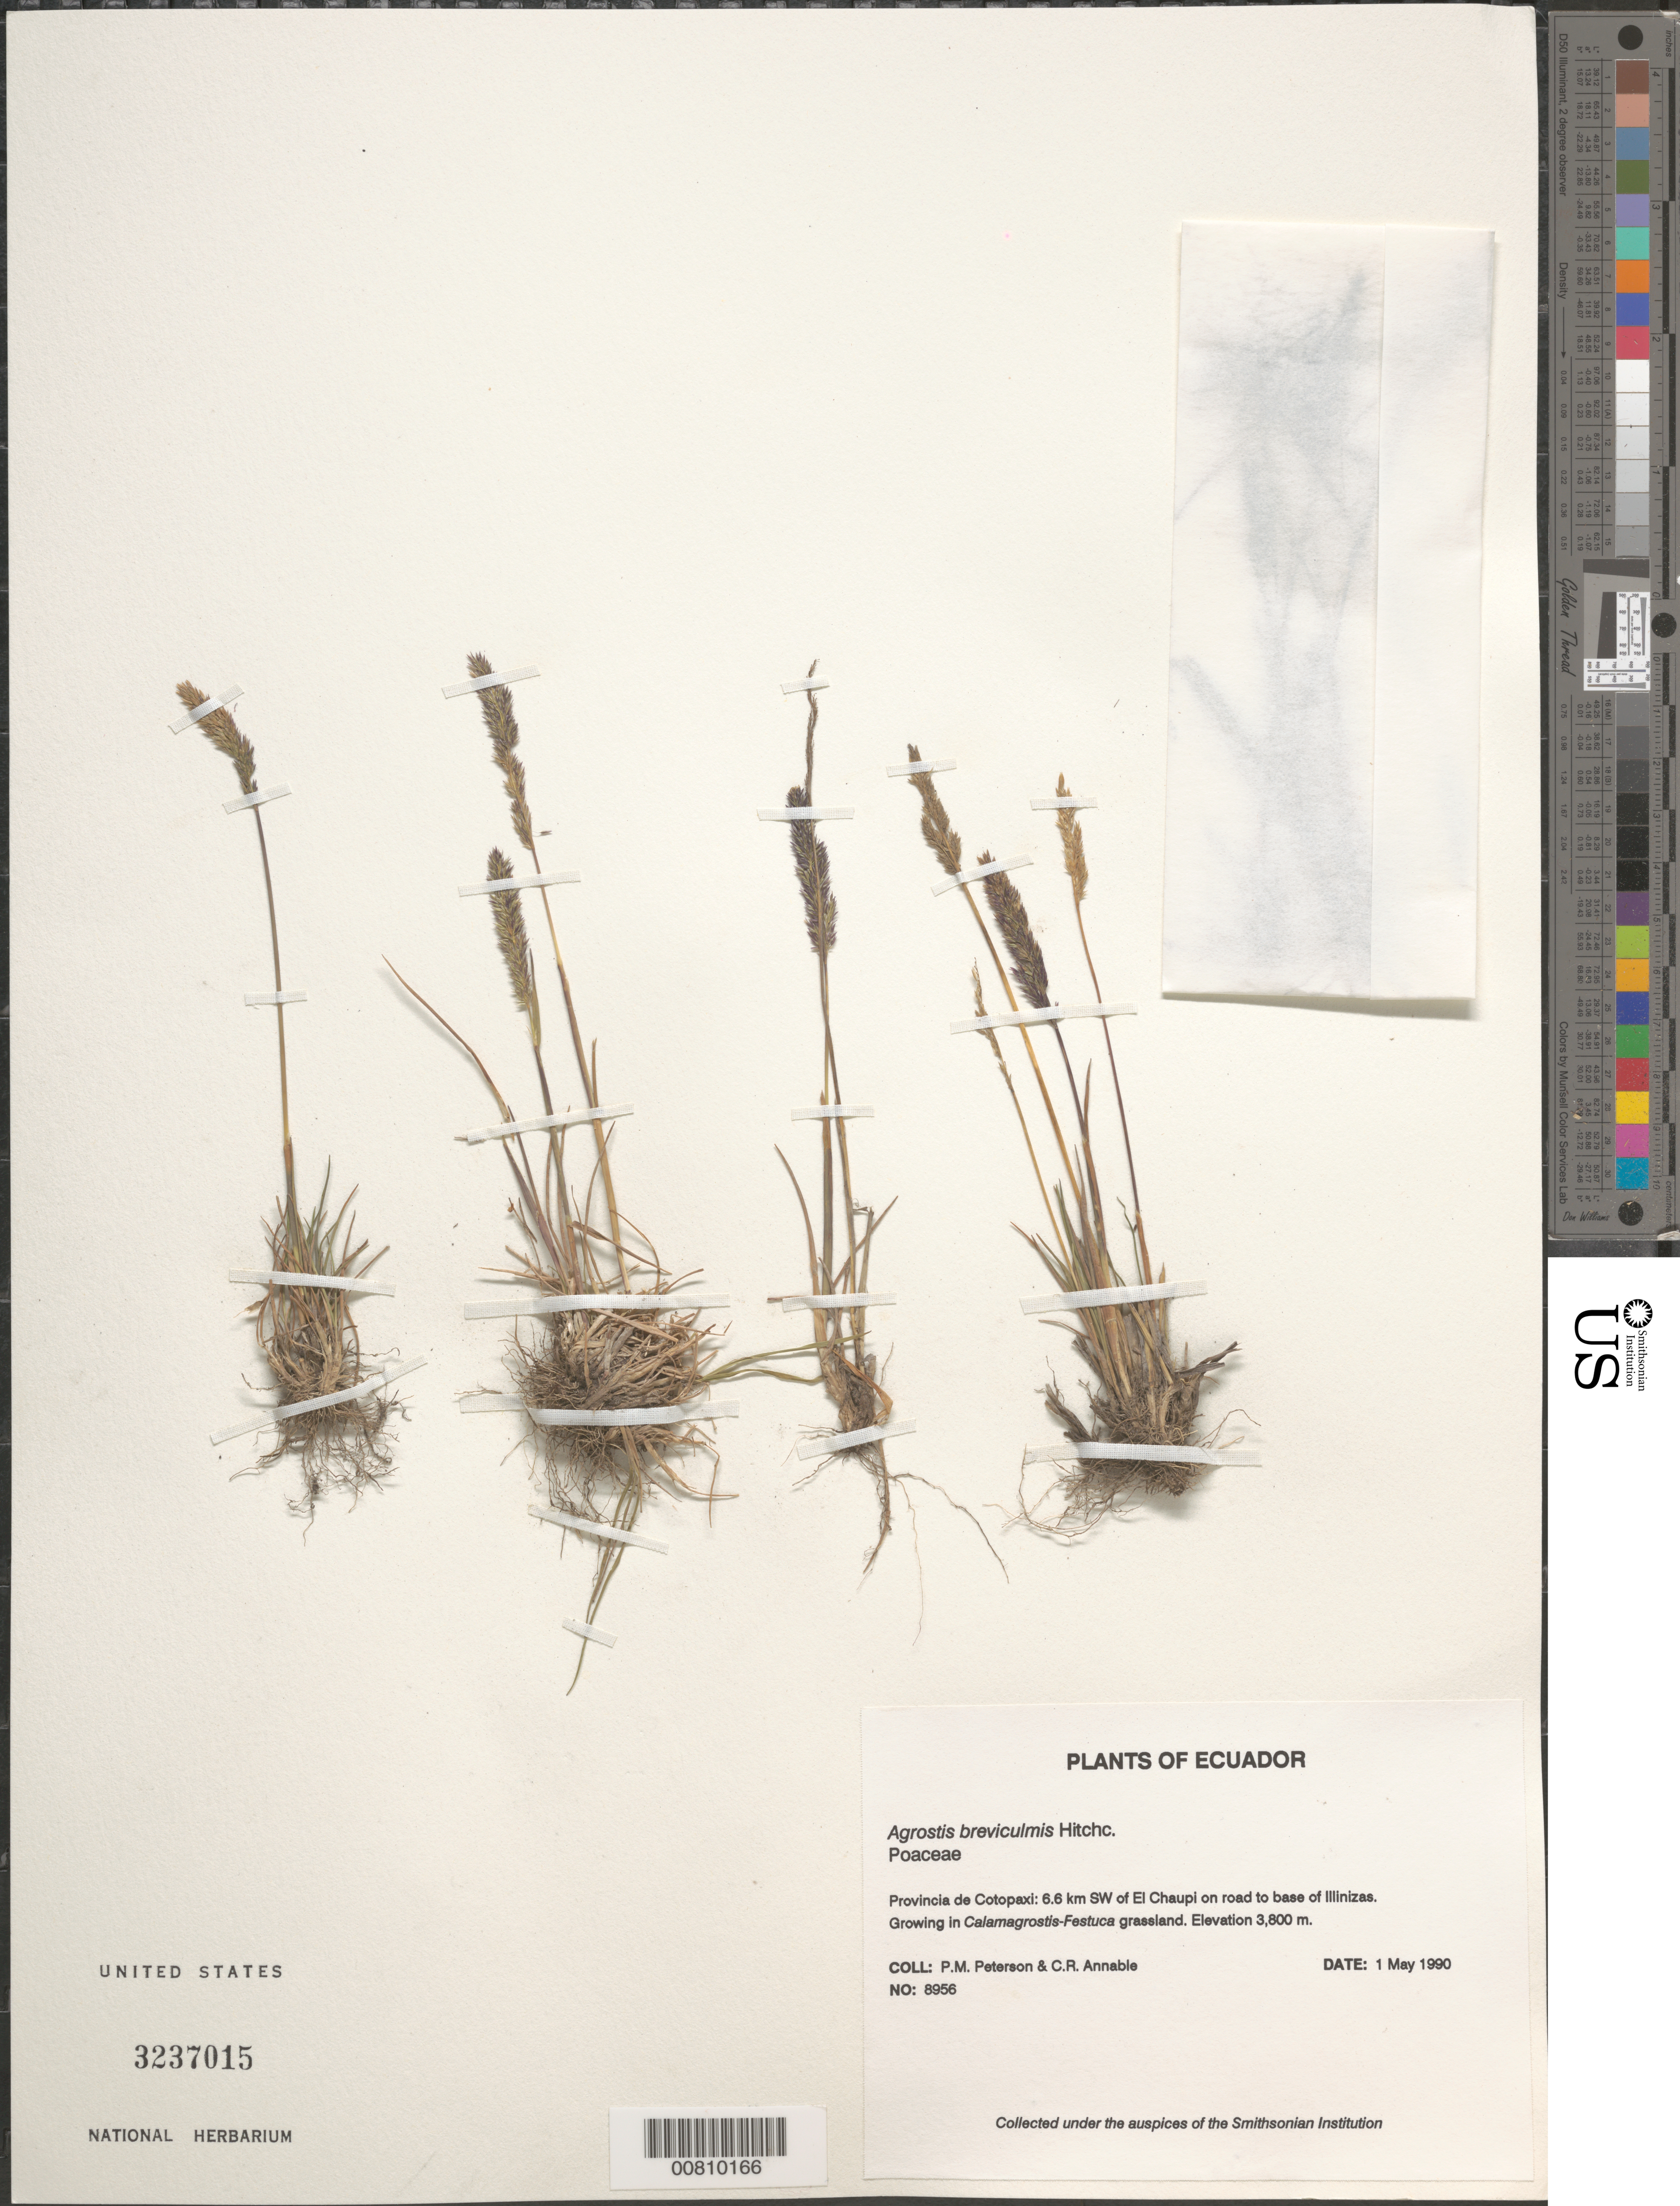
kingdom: Plantae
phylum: Tracheophyta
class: Liliopsida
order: Poales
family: Poaceae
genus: Agrostis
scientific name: Agrostis breviculmis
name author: Hitchc.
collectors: P. M. Peterson & C. R. Annable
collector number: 08956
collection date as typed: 01 May 1990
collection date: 1990-05-01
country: Ecuador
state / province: Cotopaxi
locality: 6.6 km SW of El Chaupi on road to base of Illinizas.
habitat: Growing in Calamagrostis-Festuca grassland.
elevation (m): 3800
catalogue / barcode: US 3237015